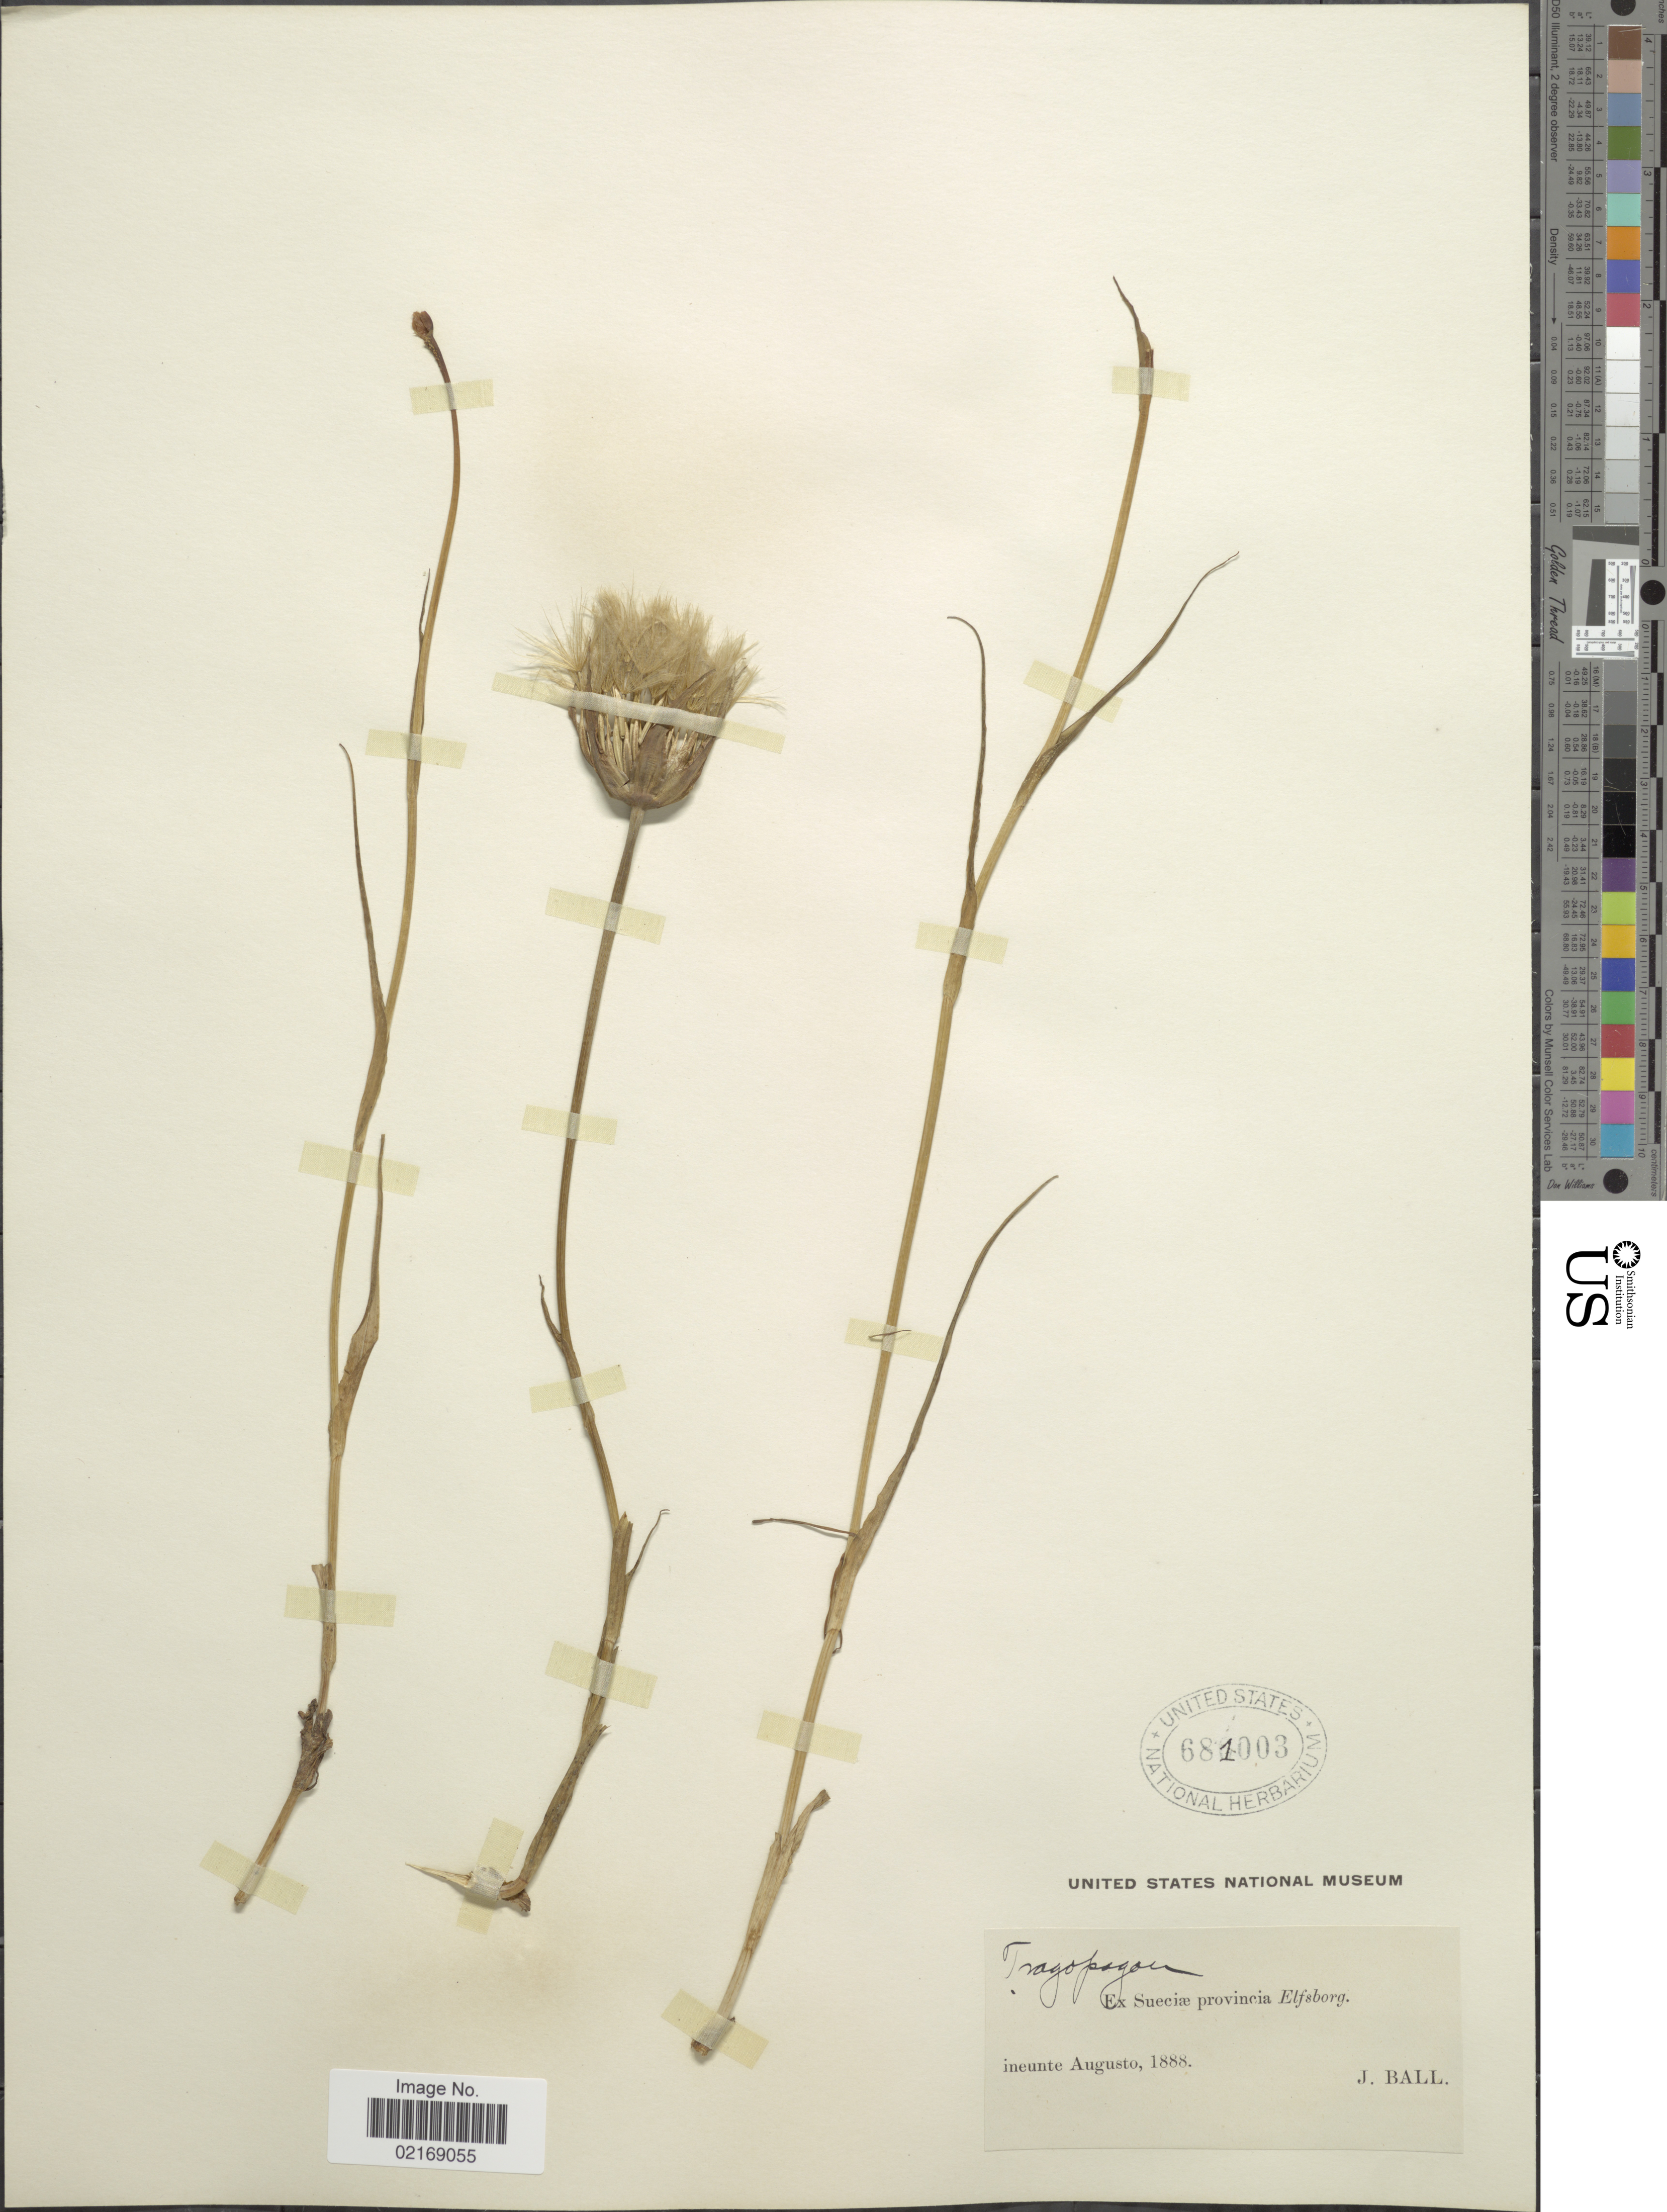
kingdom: Plantae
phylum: Tracheophyta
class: Magnoliopsida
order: Asterales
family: Asteraceae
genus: Tragopogon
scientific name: Tragopogon sp.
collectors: J. Ball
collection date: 1888-08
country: Sweden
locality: Ex Sueciae provincia Elfsborg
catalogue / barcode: US 681003